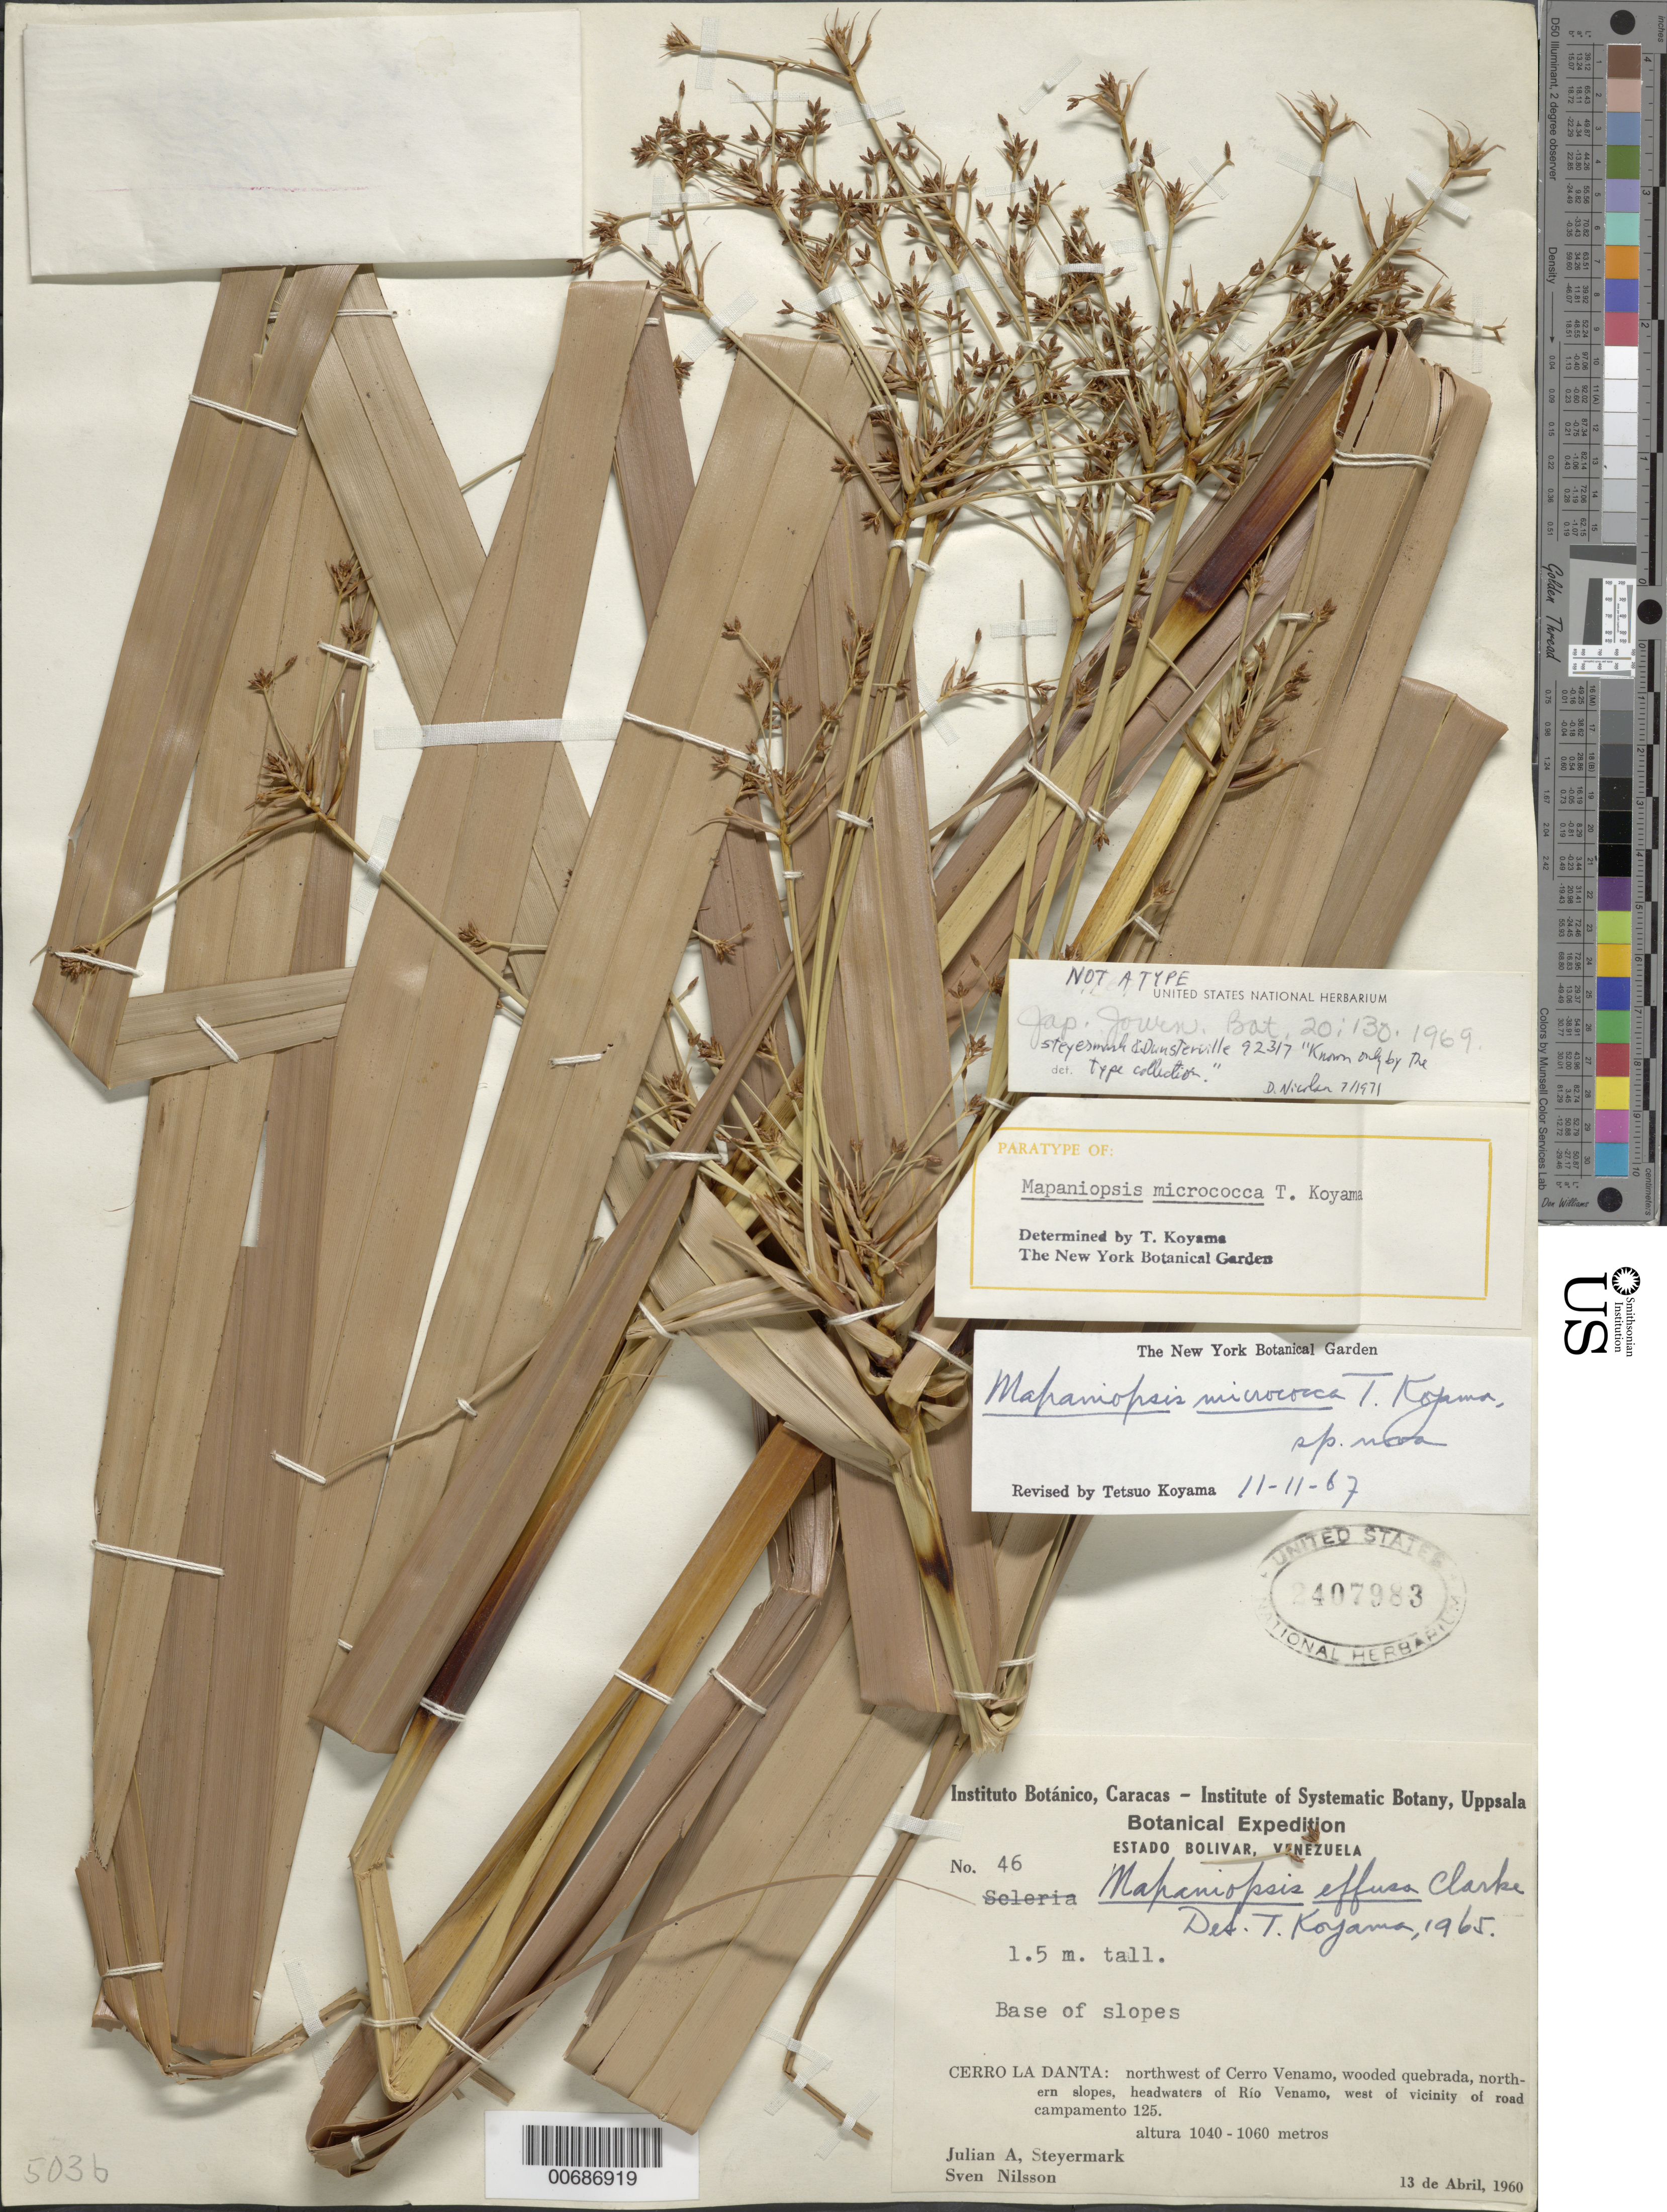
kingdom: Plantae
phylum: Tracheophyta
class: Liliopsida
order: Poales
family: Cyperaceae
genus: Mapania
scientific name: Mapania micrococca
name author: (T. Koyama) D.A. Simpson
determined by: Strong, Mark T., (BOT), Smithsonian Institution - National Museum of Natural History (UNITED STATES)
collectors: J. Steyermark & S. Nilsson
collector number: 60 46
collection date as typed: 13-Apr-60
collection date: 1960-04-13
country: Venezuela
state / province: Bolívar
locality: Río Venamo headwaters, W of vic of road campamento 125, on northern slopes of Cerro La Danta, NW of cerro Venamo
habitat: Base of slopes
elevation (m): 1040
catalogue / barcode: US 2407983